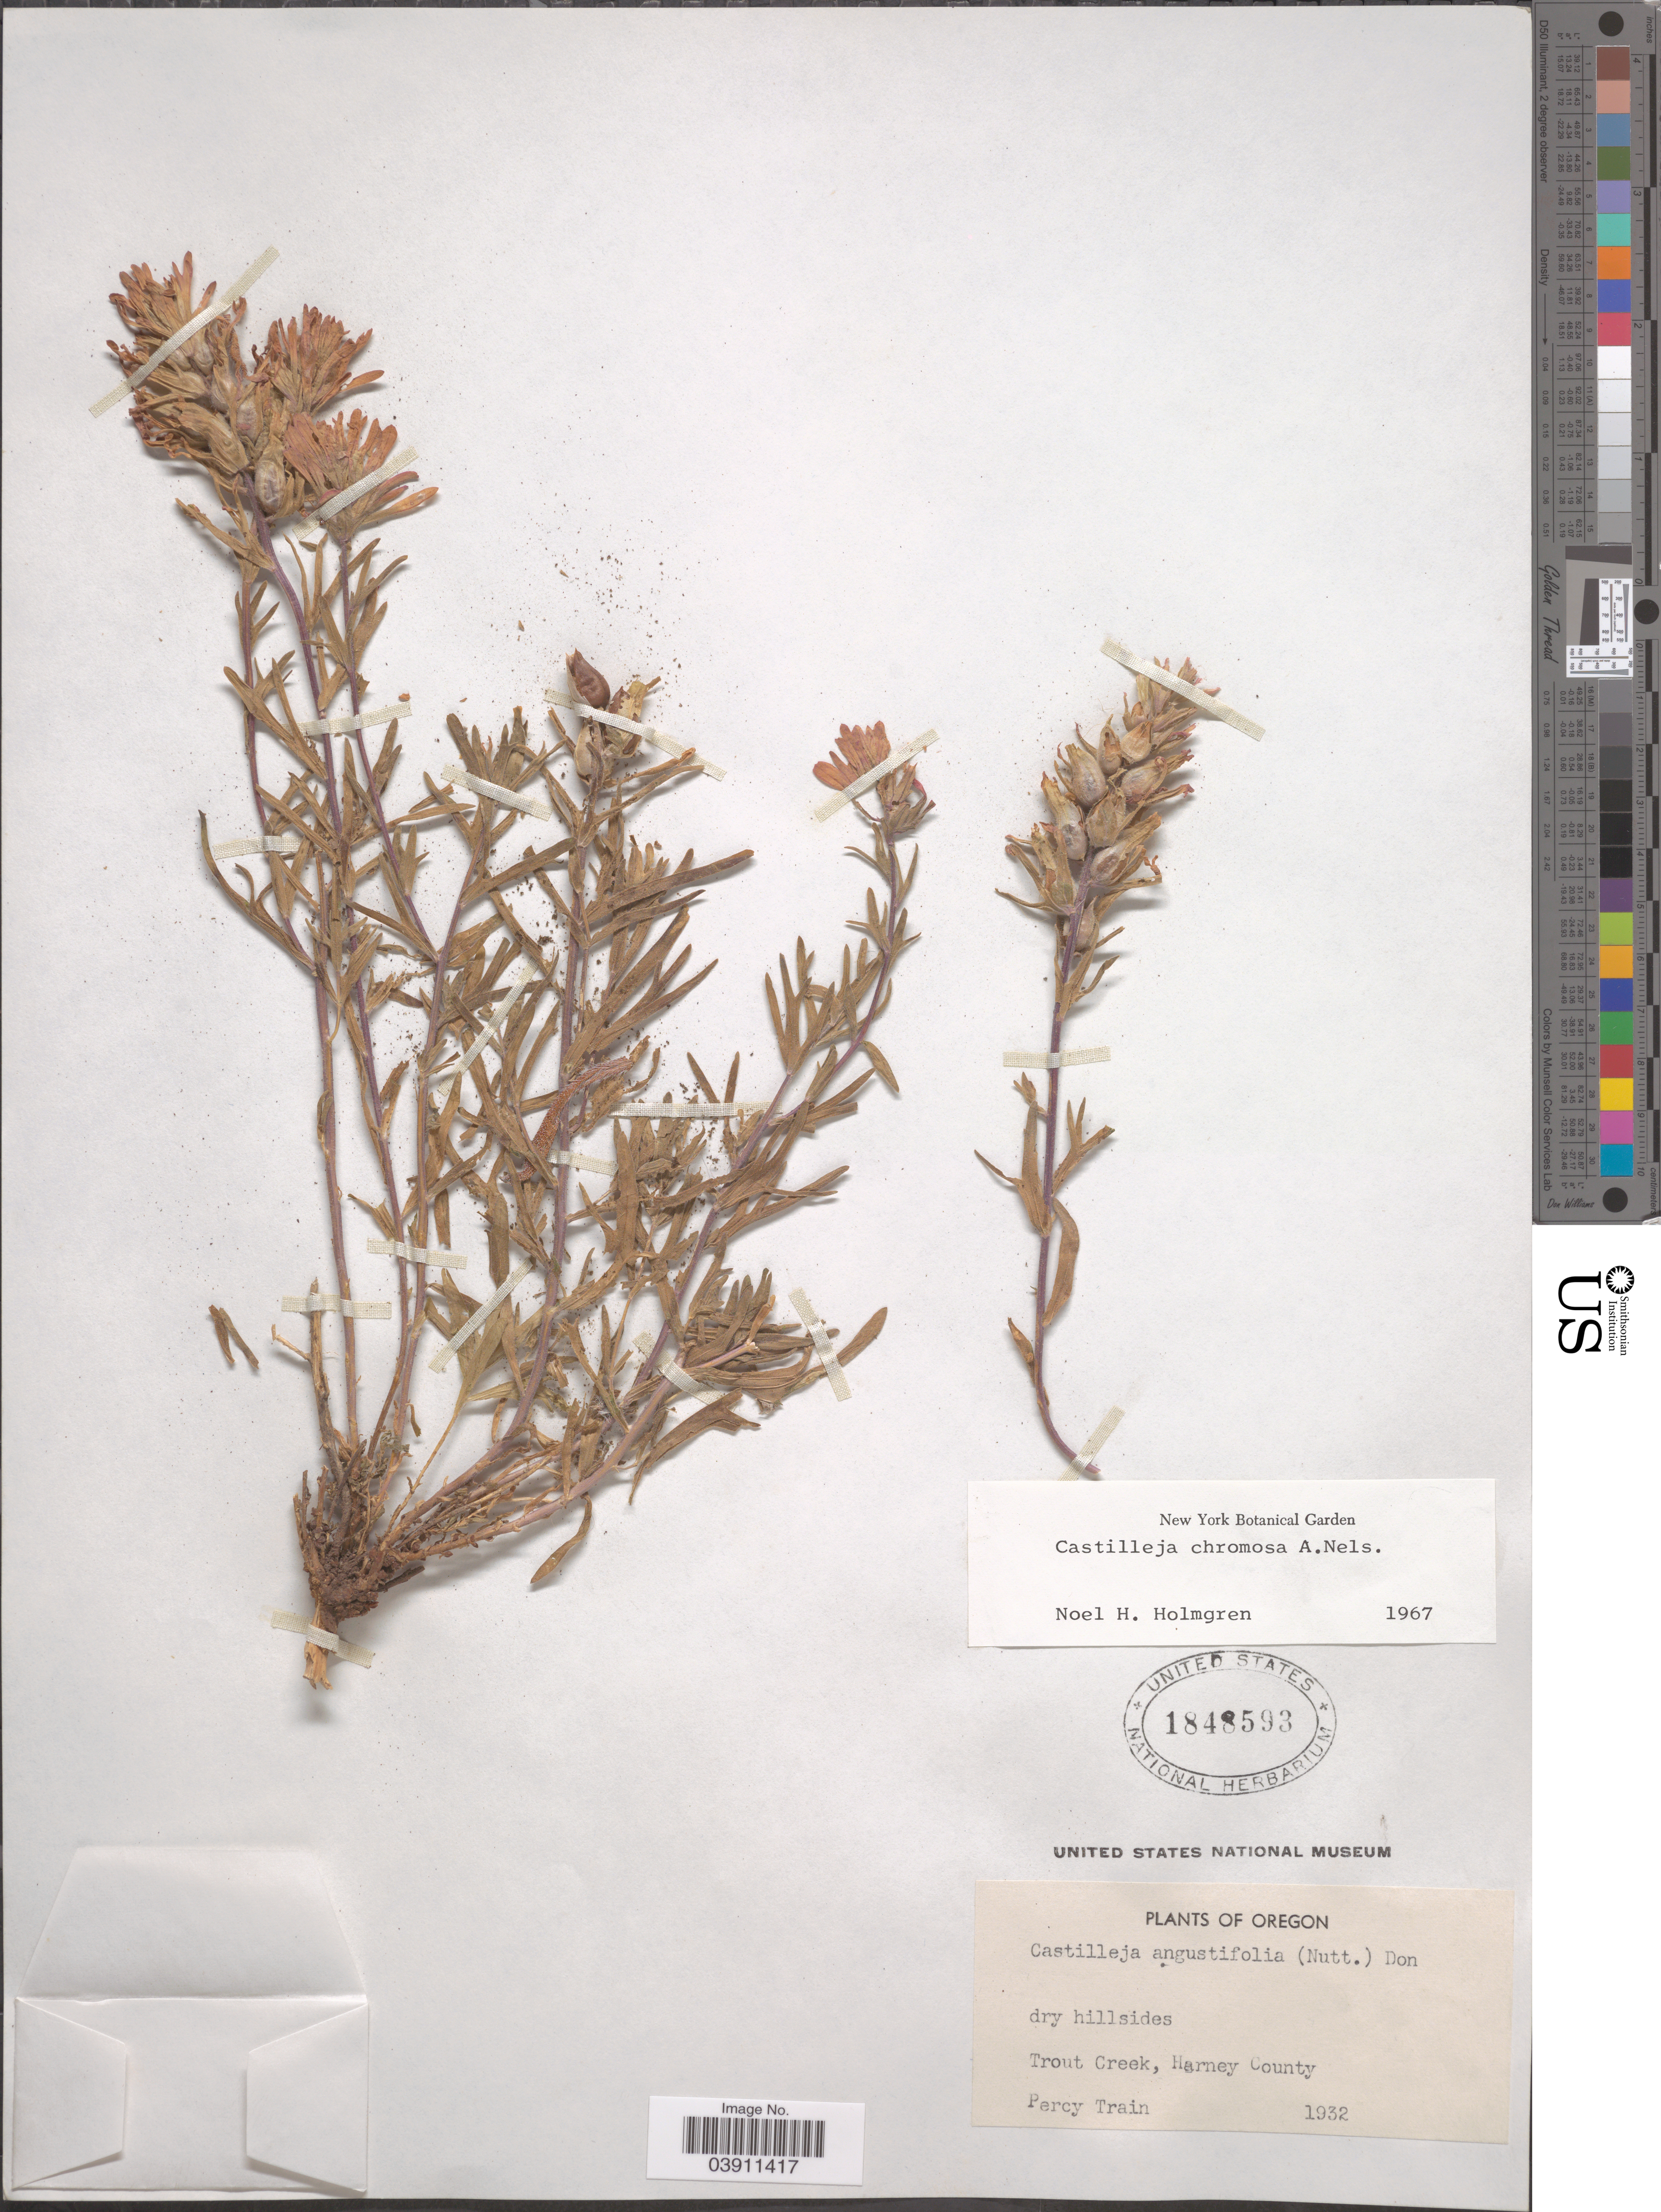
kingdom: Plantae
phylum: Tracheophyta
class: Magnoliopsida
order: Lamiales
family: Orobanchaceae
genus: Castilleja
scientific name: Castilleja chromosa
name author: A. Nelson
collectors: P. Train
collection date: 1932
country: United States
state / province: Oregon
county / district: Harney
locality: Trout Creek, Harney County.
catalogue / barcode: US 1848593